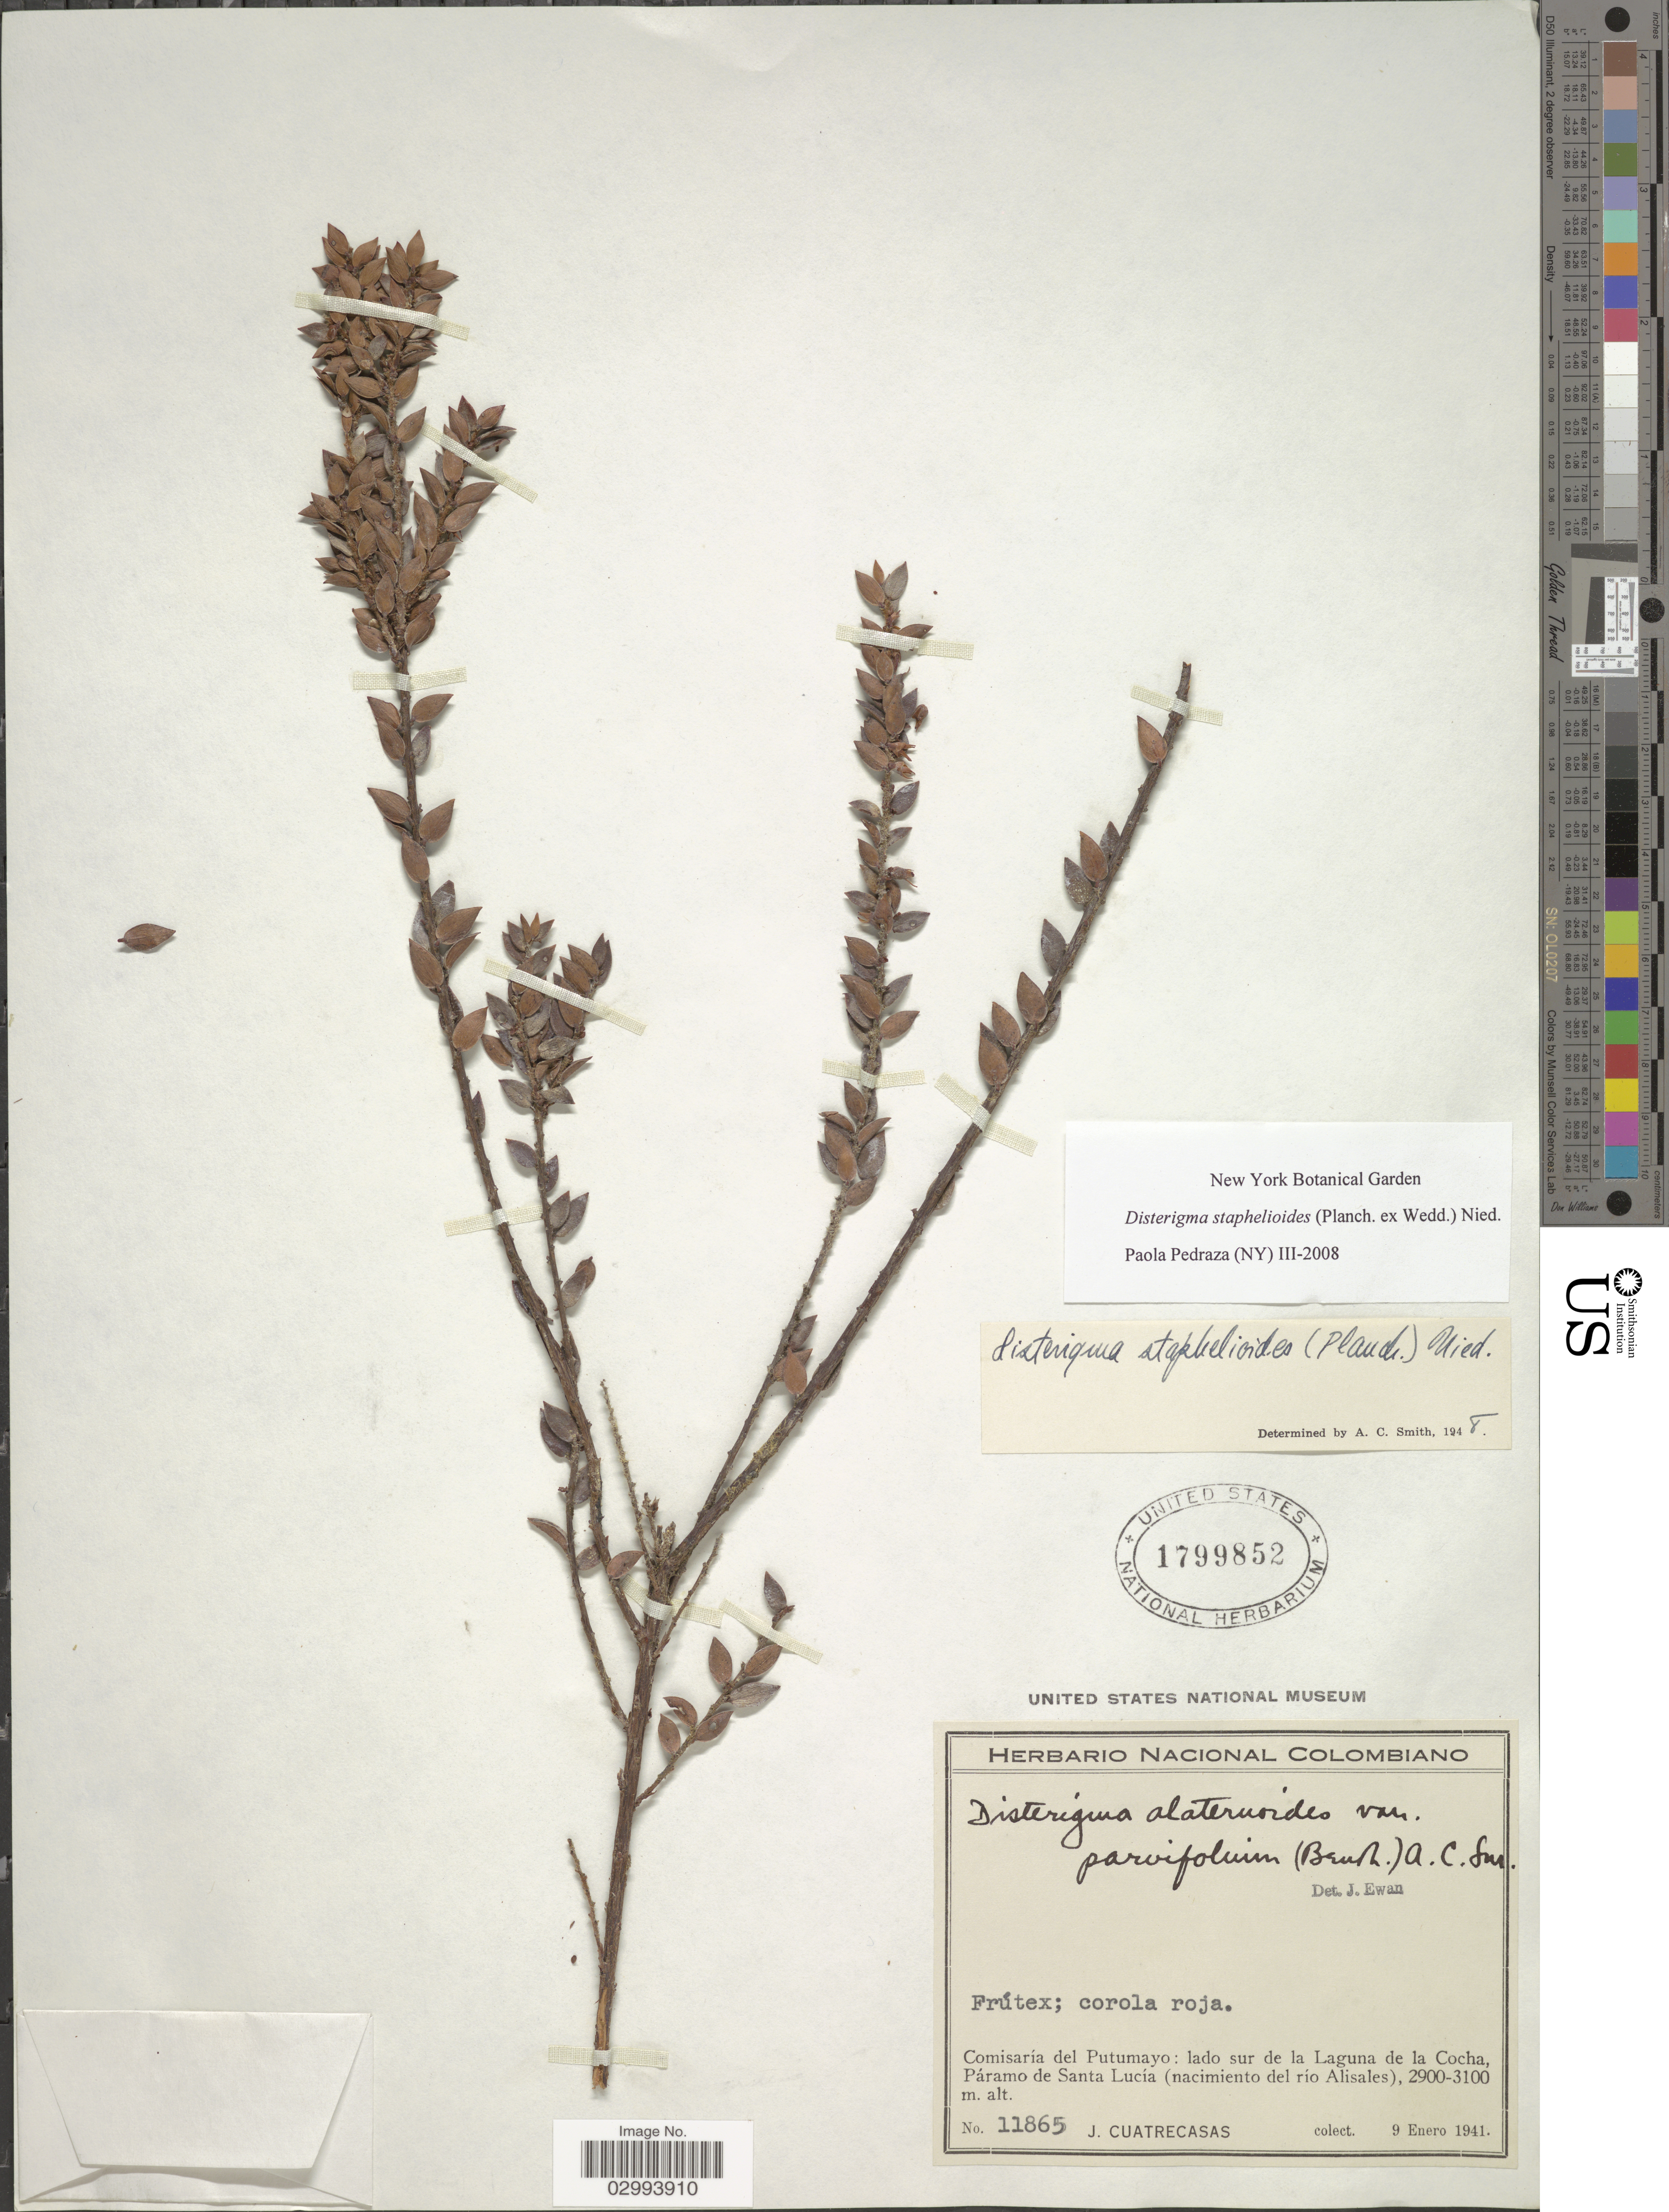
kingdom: Plantae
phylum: Tracheophyta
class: Magnoliopsida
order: Ericales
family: Ericaceae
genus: Disterigma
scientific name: Disterigma staphelioides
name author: (Planch. ex Wedd.) Nied.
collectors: J. Cuatrecasas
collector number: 11865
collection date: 1941-01-09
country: Colombia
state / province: Putumayo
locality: Comisaría del Putumayo: lado sur de la Laguna de la Cocha, Páramo de Santa Lucía (nacimiento del río Alisales).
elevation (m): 2900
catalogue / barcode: US 1799852